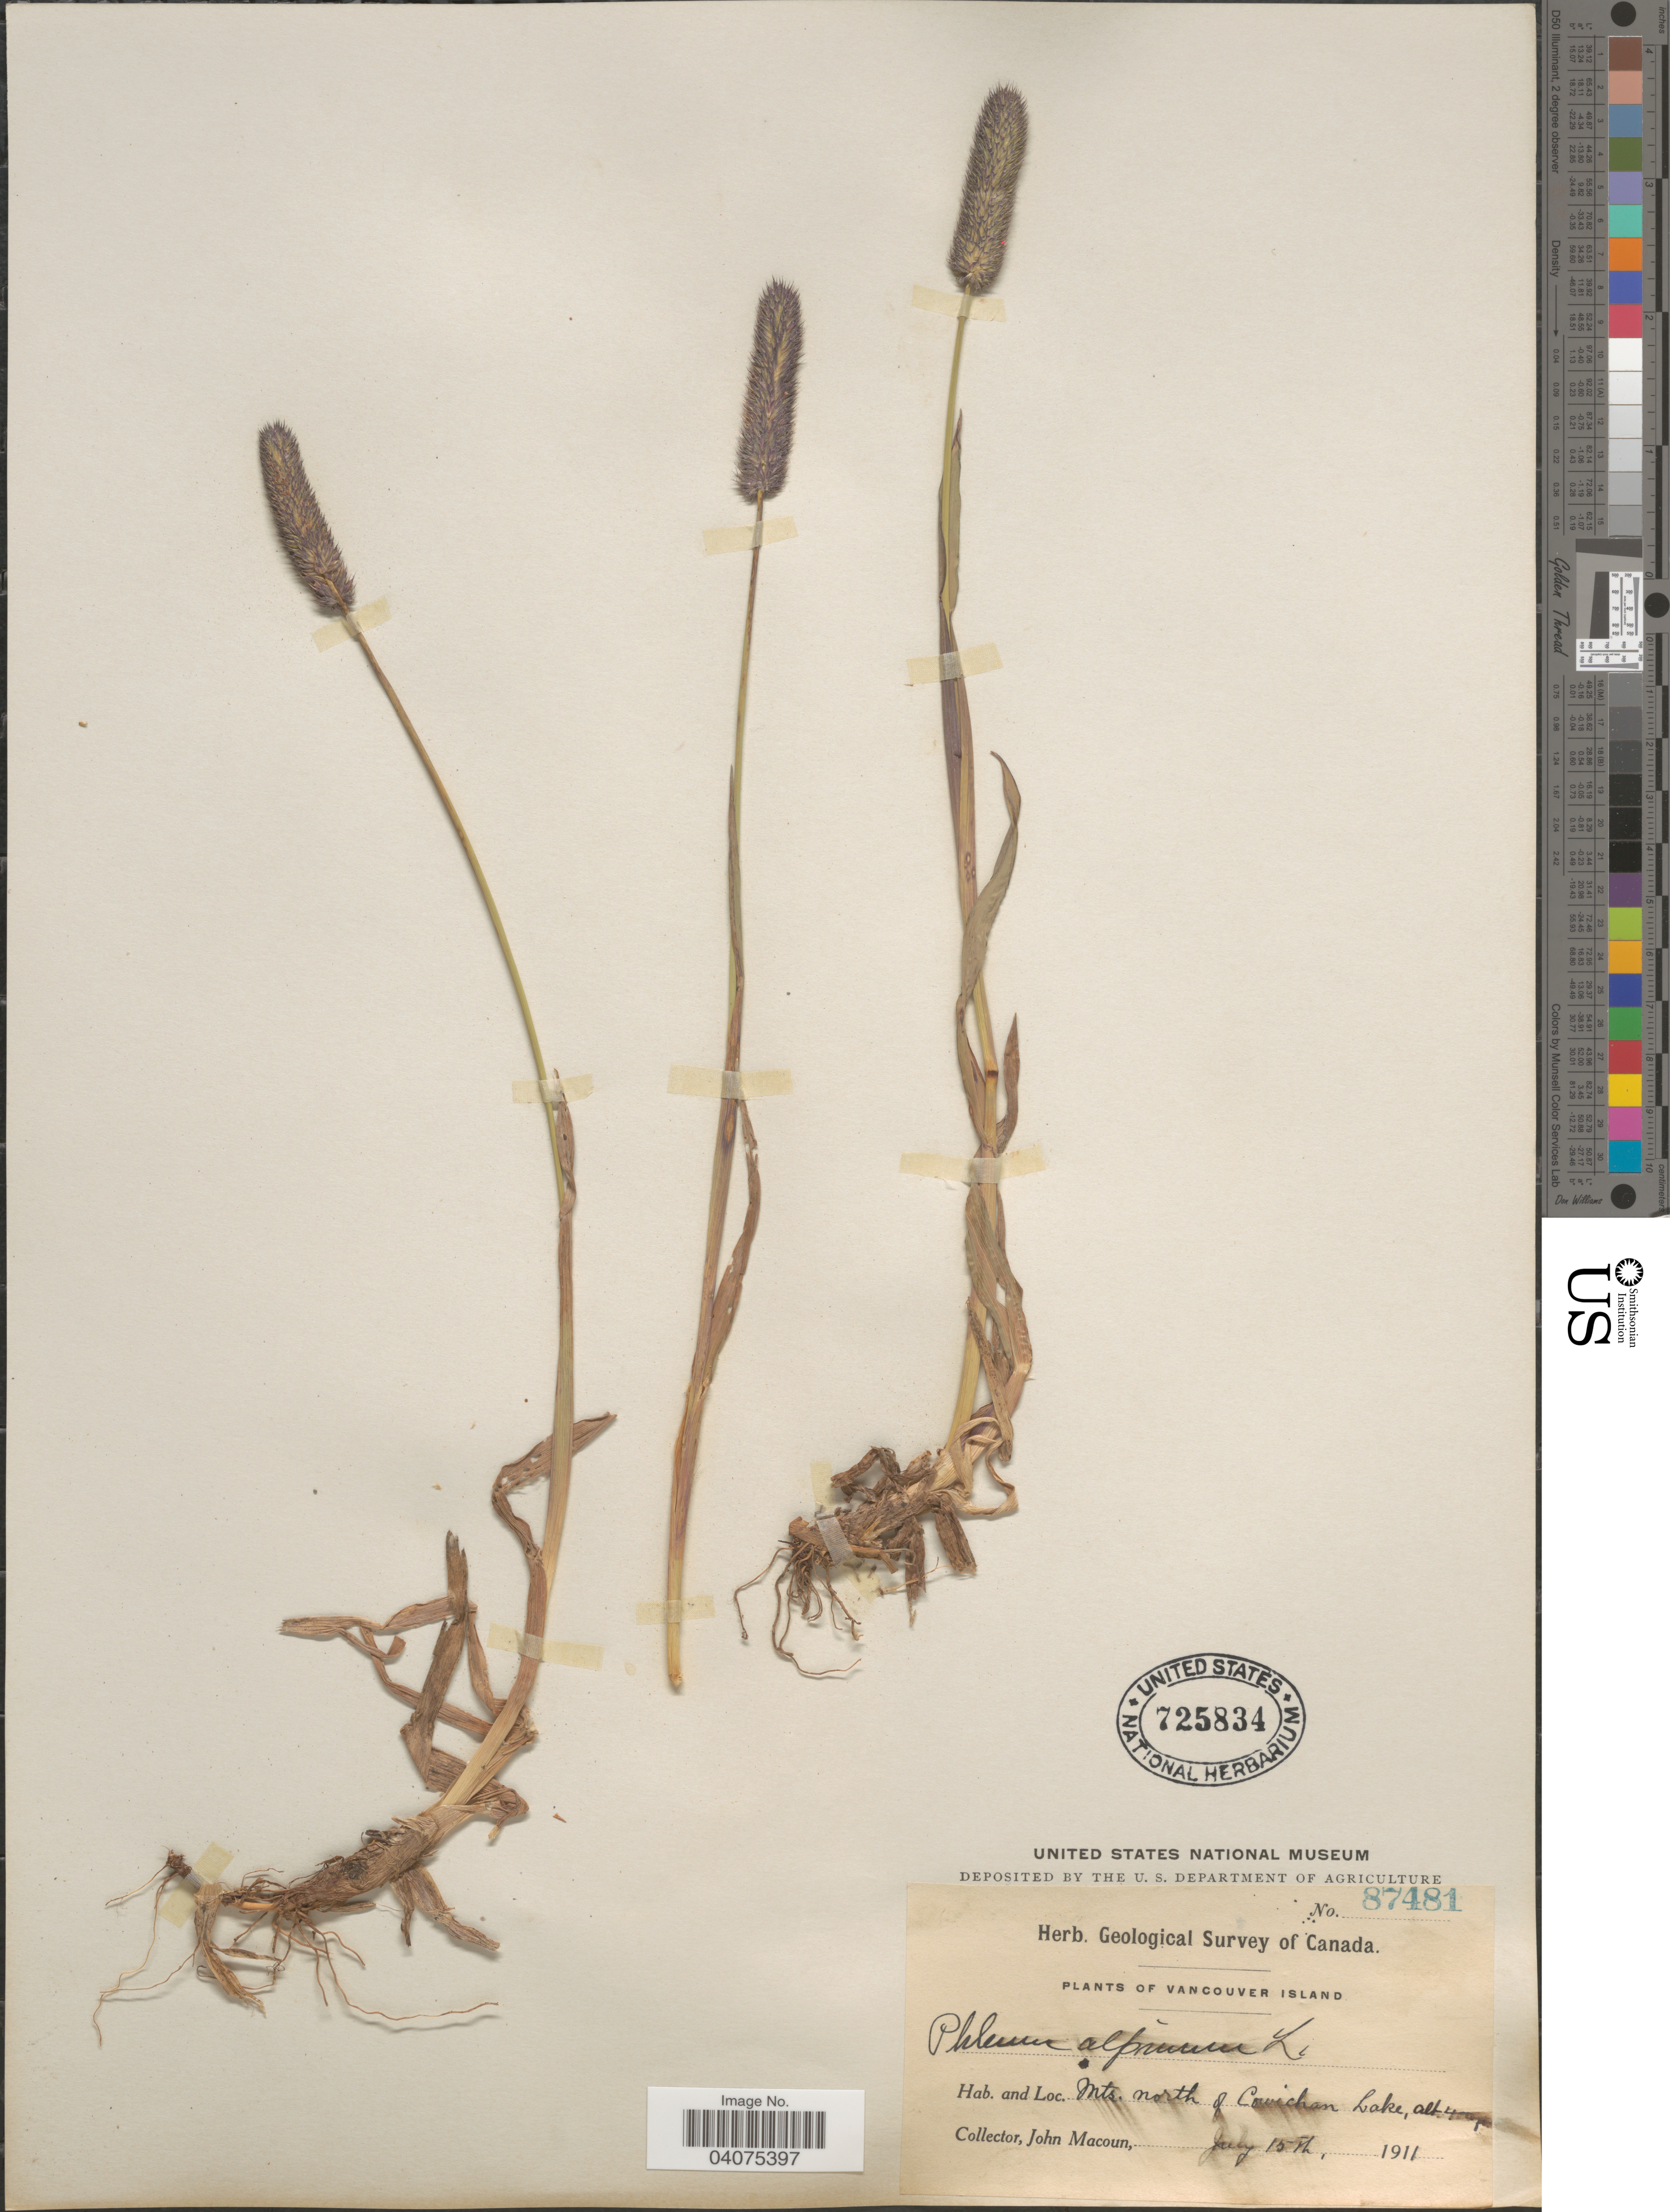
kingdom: Plantae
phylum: Tracheophyta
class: Liliopsida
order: Poales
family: Poaceae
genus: Phleum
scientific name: Phleum alpinum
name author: L.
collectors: J. Macoun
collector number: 87481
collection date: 1911-07-15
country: Canada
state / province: British Columbia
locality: Herb. Geological Survey of Canada. Vancouver Island. Mts. north of Cowichan Lake.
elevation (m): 1250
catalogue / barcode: US 725834